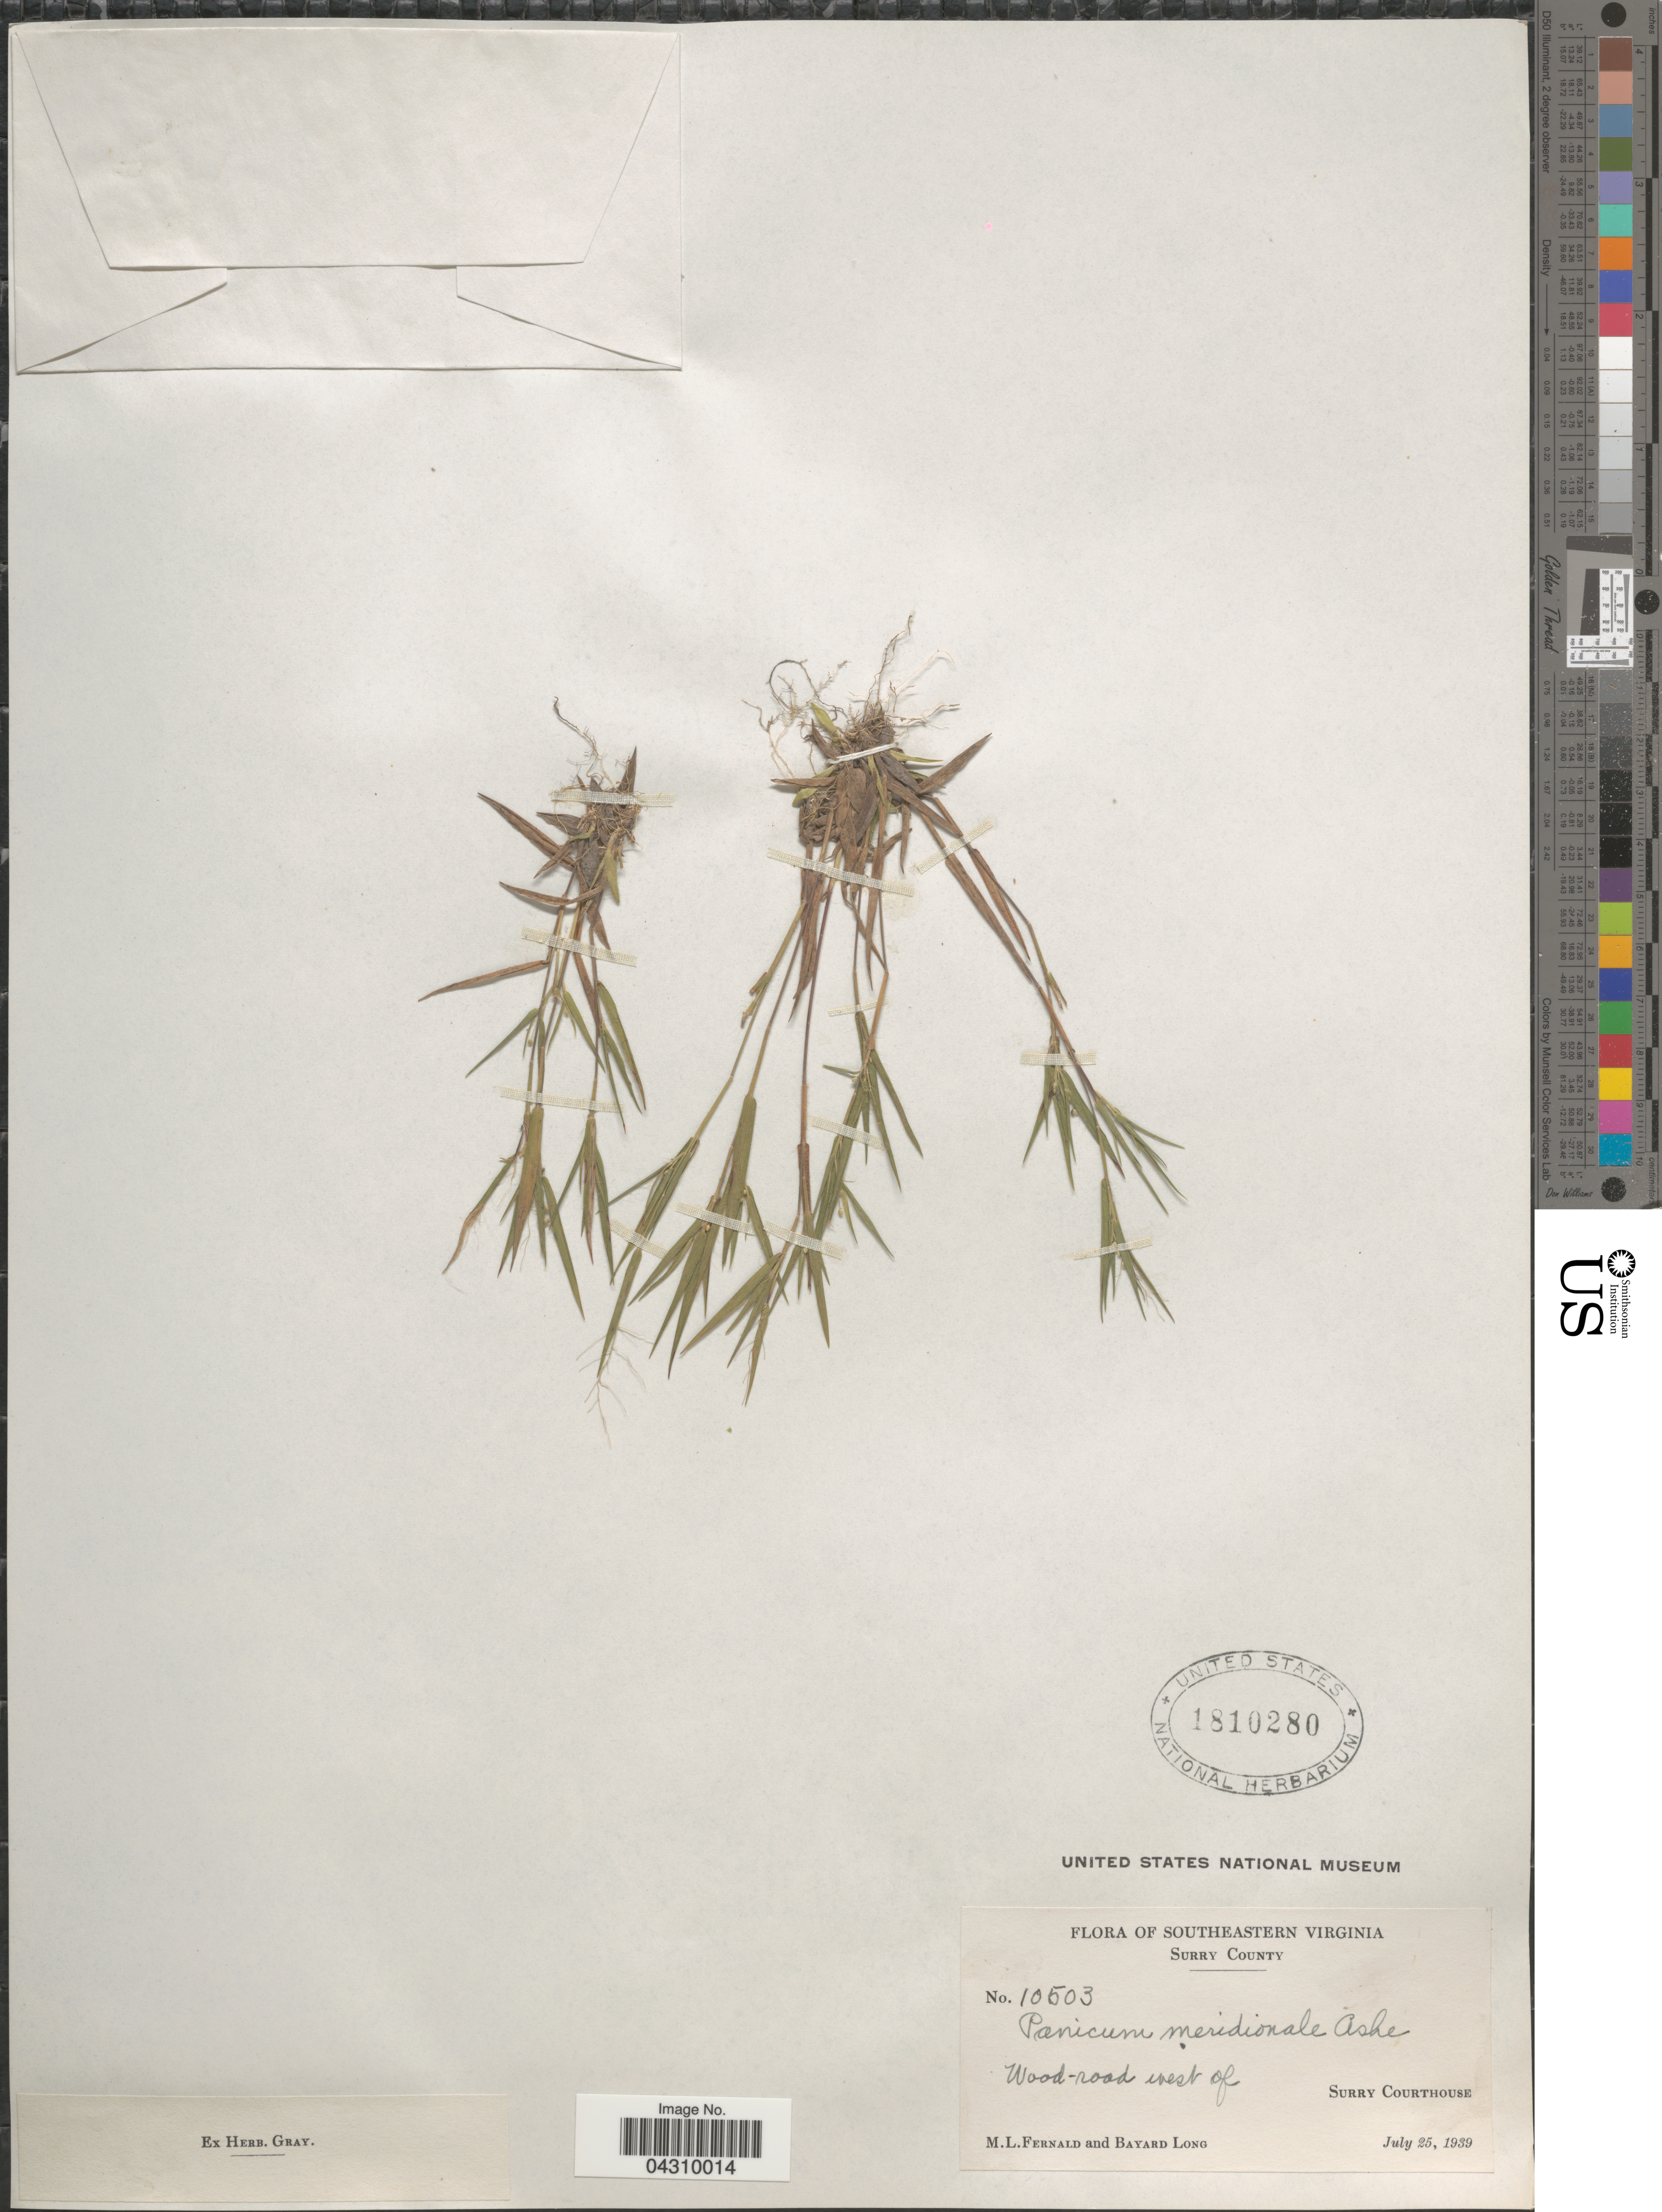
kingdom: Plantae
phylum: Tracheophyta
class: Liliopsida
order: Poales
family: Poaceae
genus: Dichanthelium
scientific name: Dichanthelium acuminatum var. acuminatum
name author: (Sw.) Gould & C.A. Clark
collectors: M. L. Fernald & B. Long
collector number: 10503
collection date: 1939-07-25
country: United States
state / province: Virginia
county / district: Surry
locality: Southeastern Virginia. Surry County. Wood-road west of Surry Courthouse.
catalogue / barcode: US 1810280